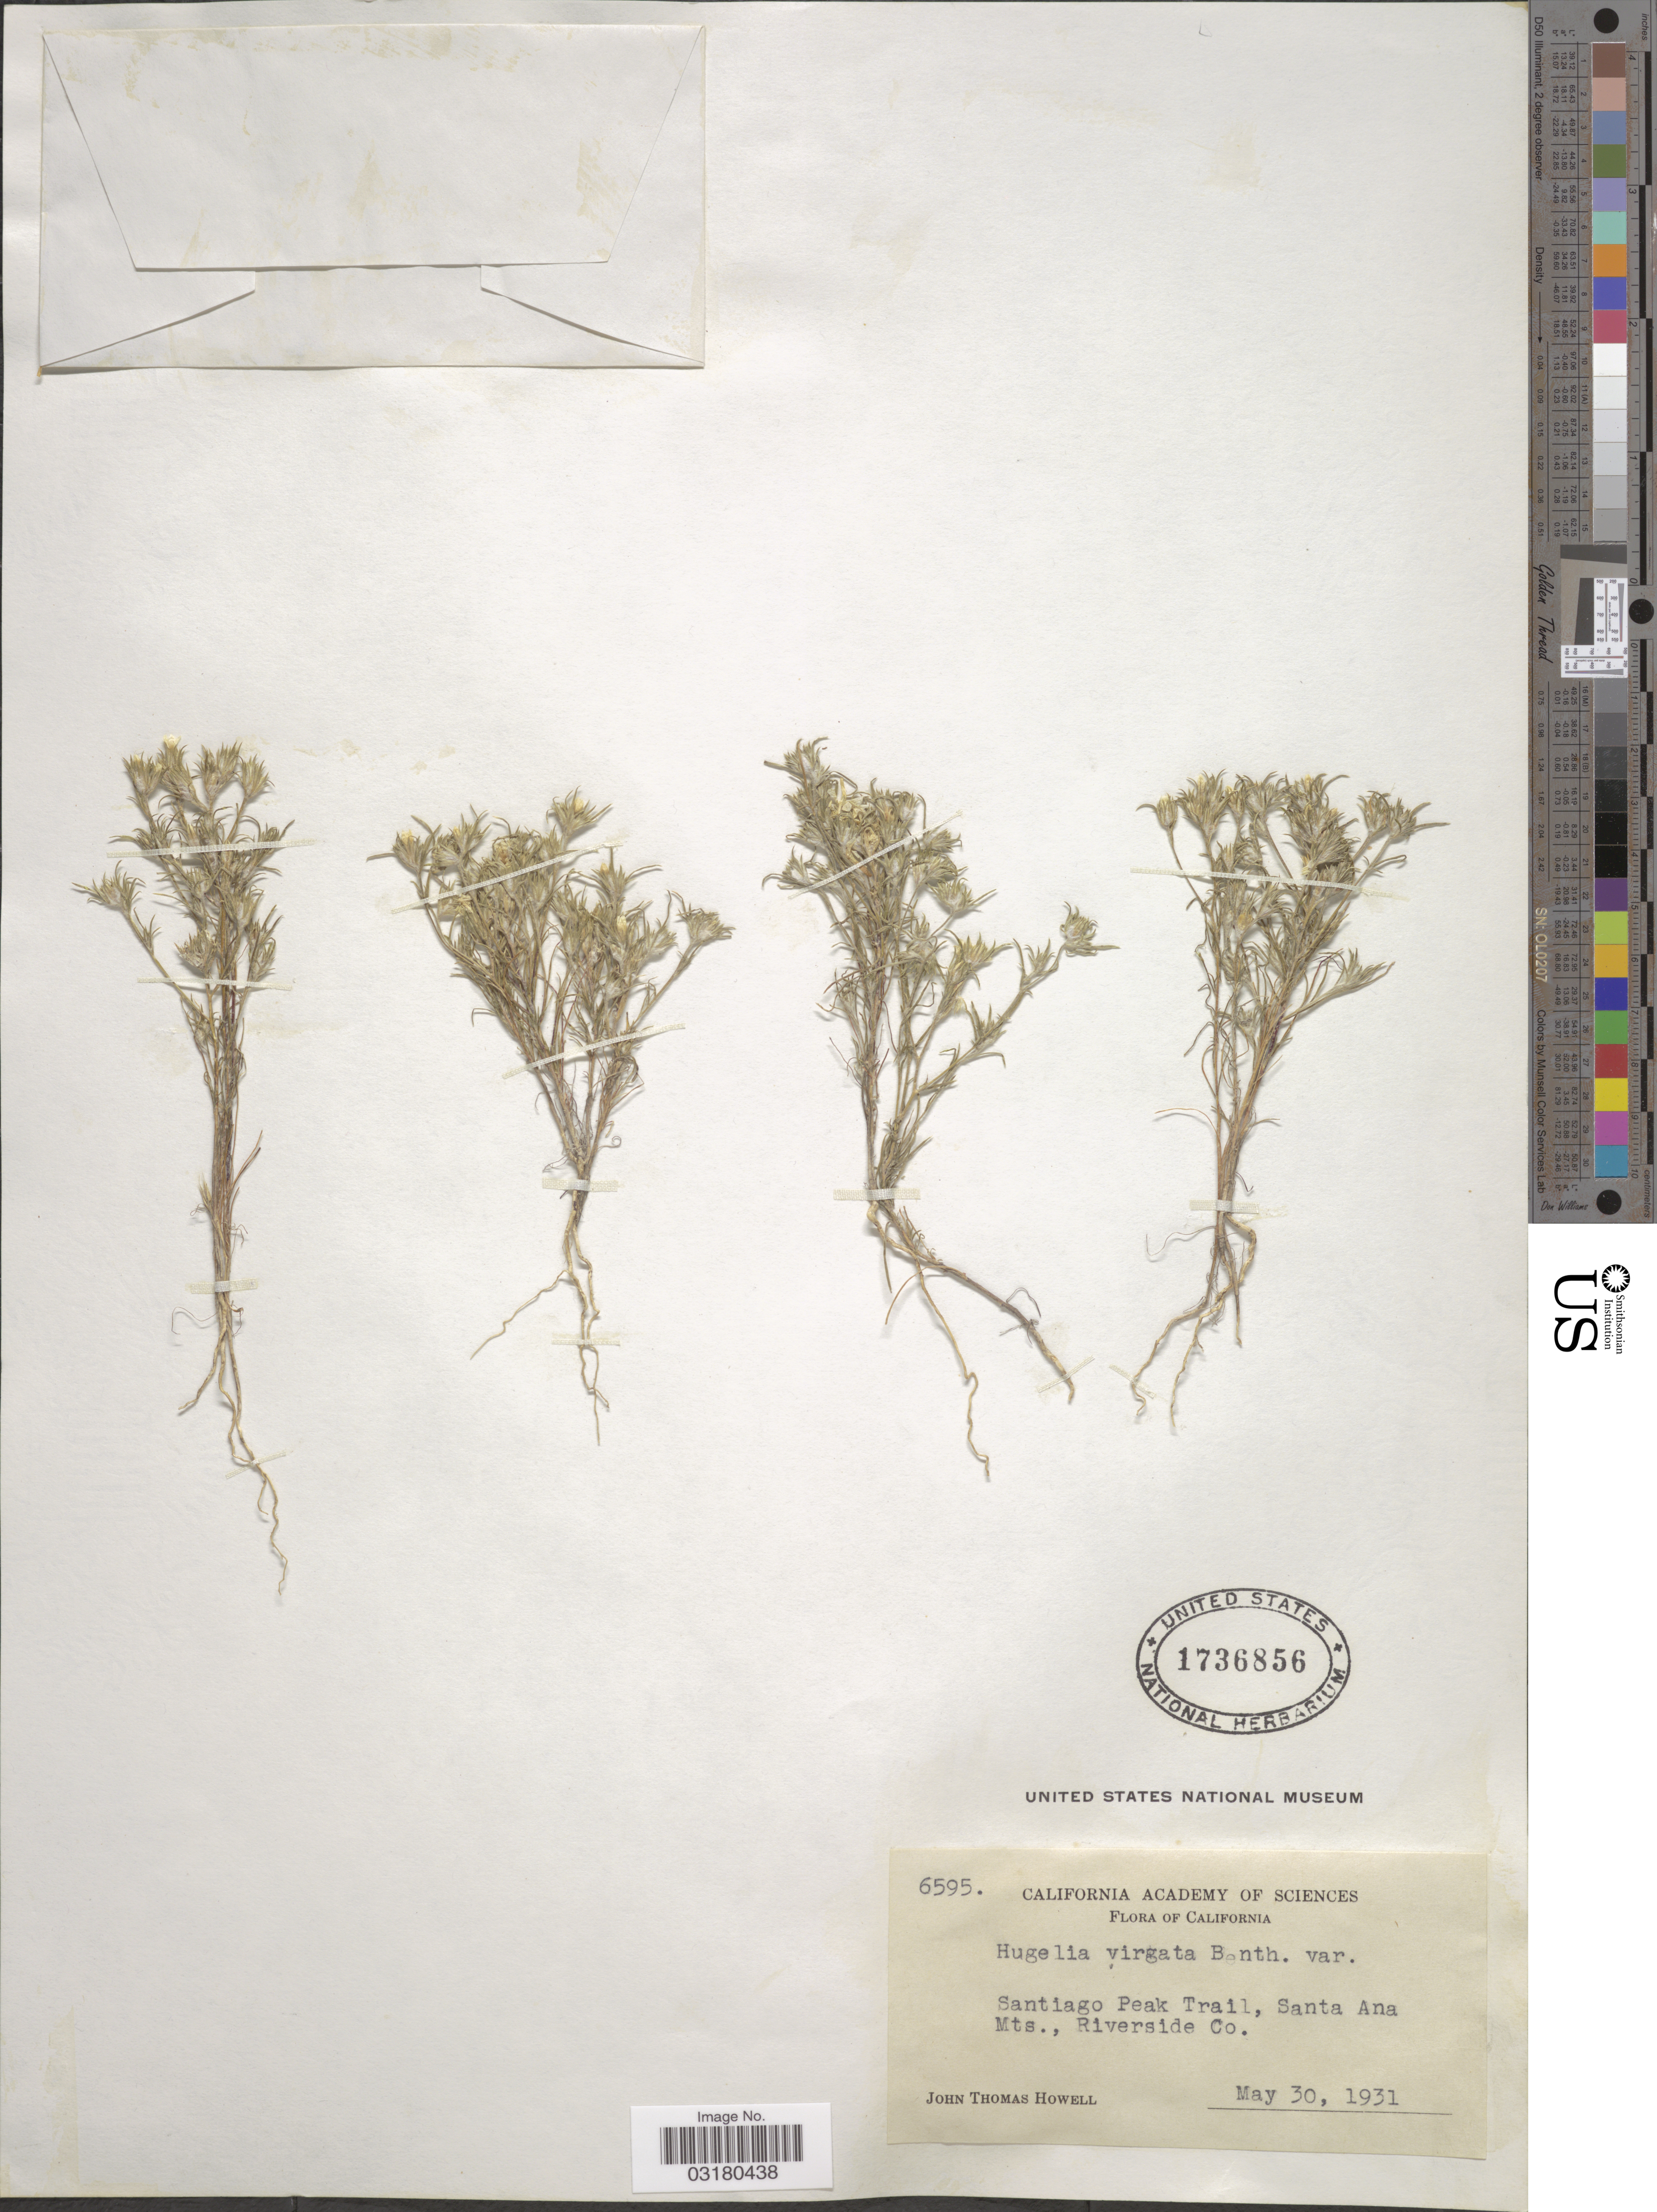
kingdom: Plantae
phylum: Tracheophyta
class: Magnoliopsida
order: Ericales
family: Polemoniaceae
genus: Eriastrum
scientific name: Eriastrum sapphirinum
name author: (Eastw.) H. Mason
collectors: J. T. Howell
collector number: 6595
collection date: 1931-05-30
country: United States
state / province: California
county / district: Riverside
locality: Santiago Peak Trail, Santa Ana Mts., Riverside Co.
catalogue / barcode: US 1736856